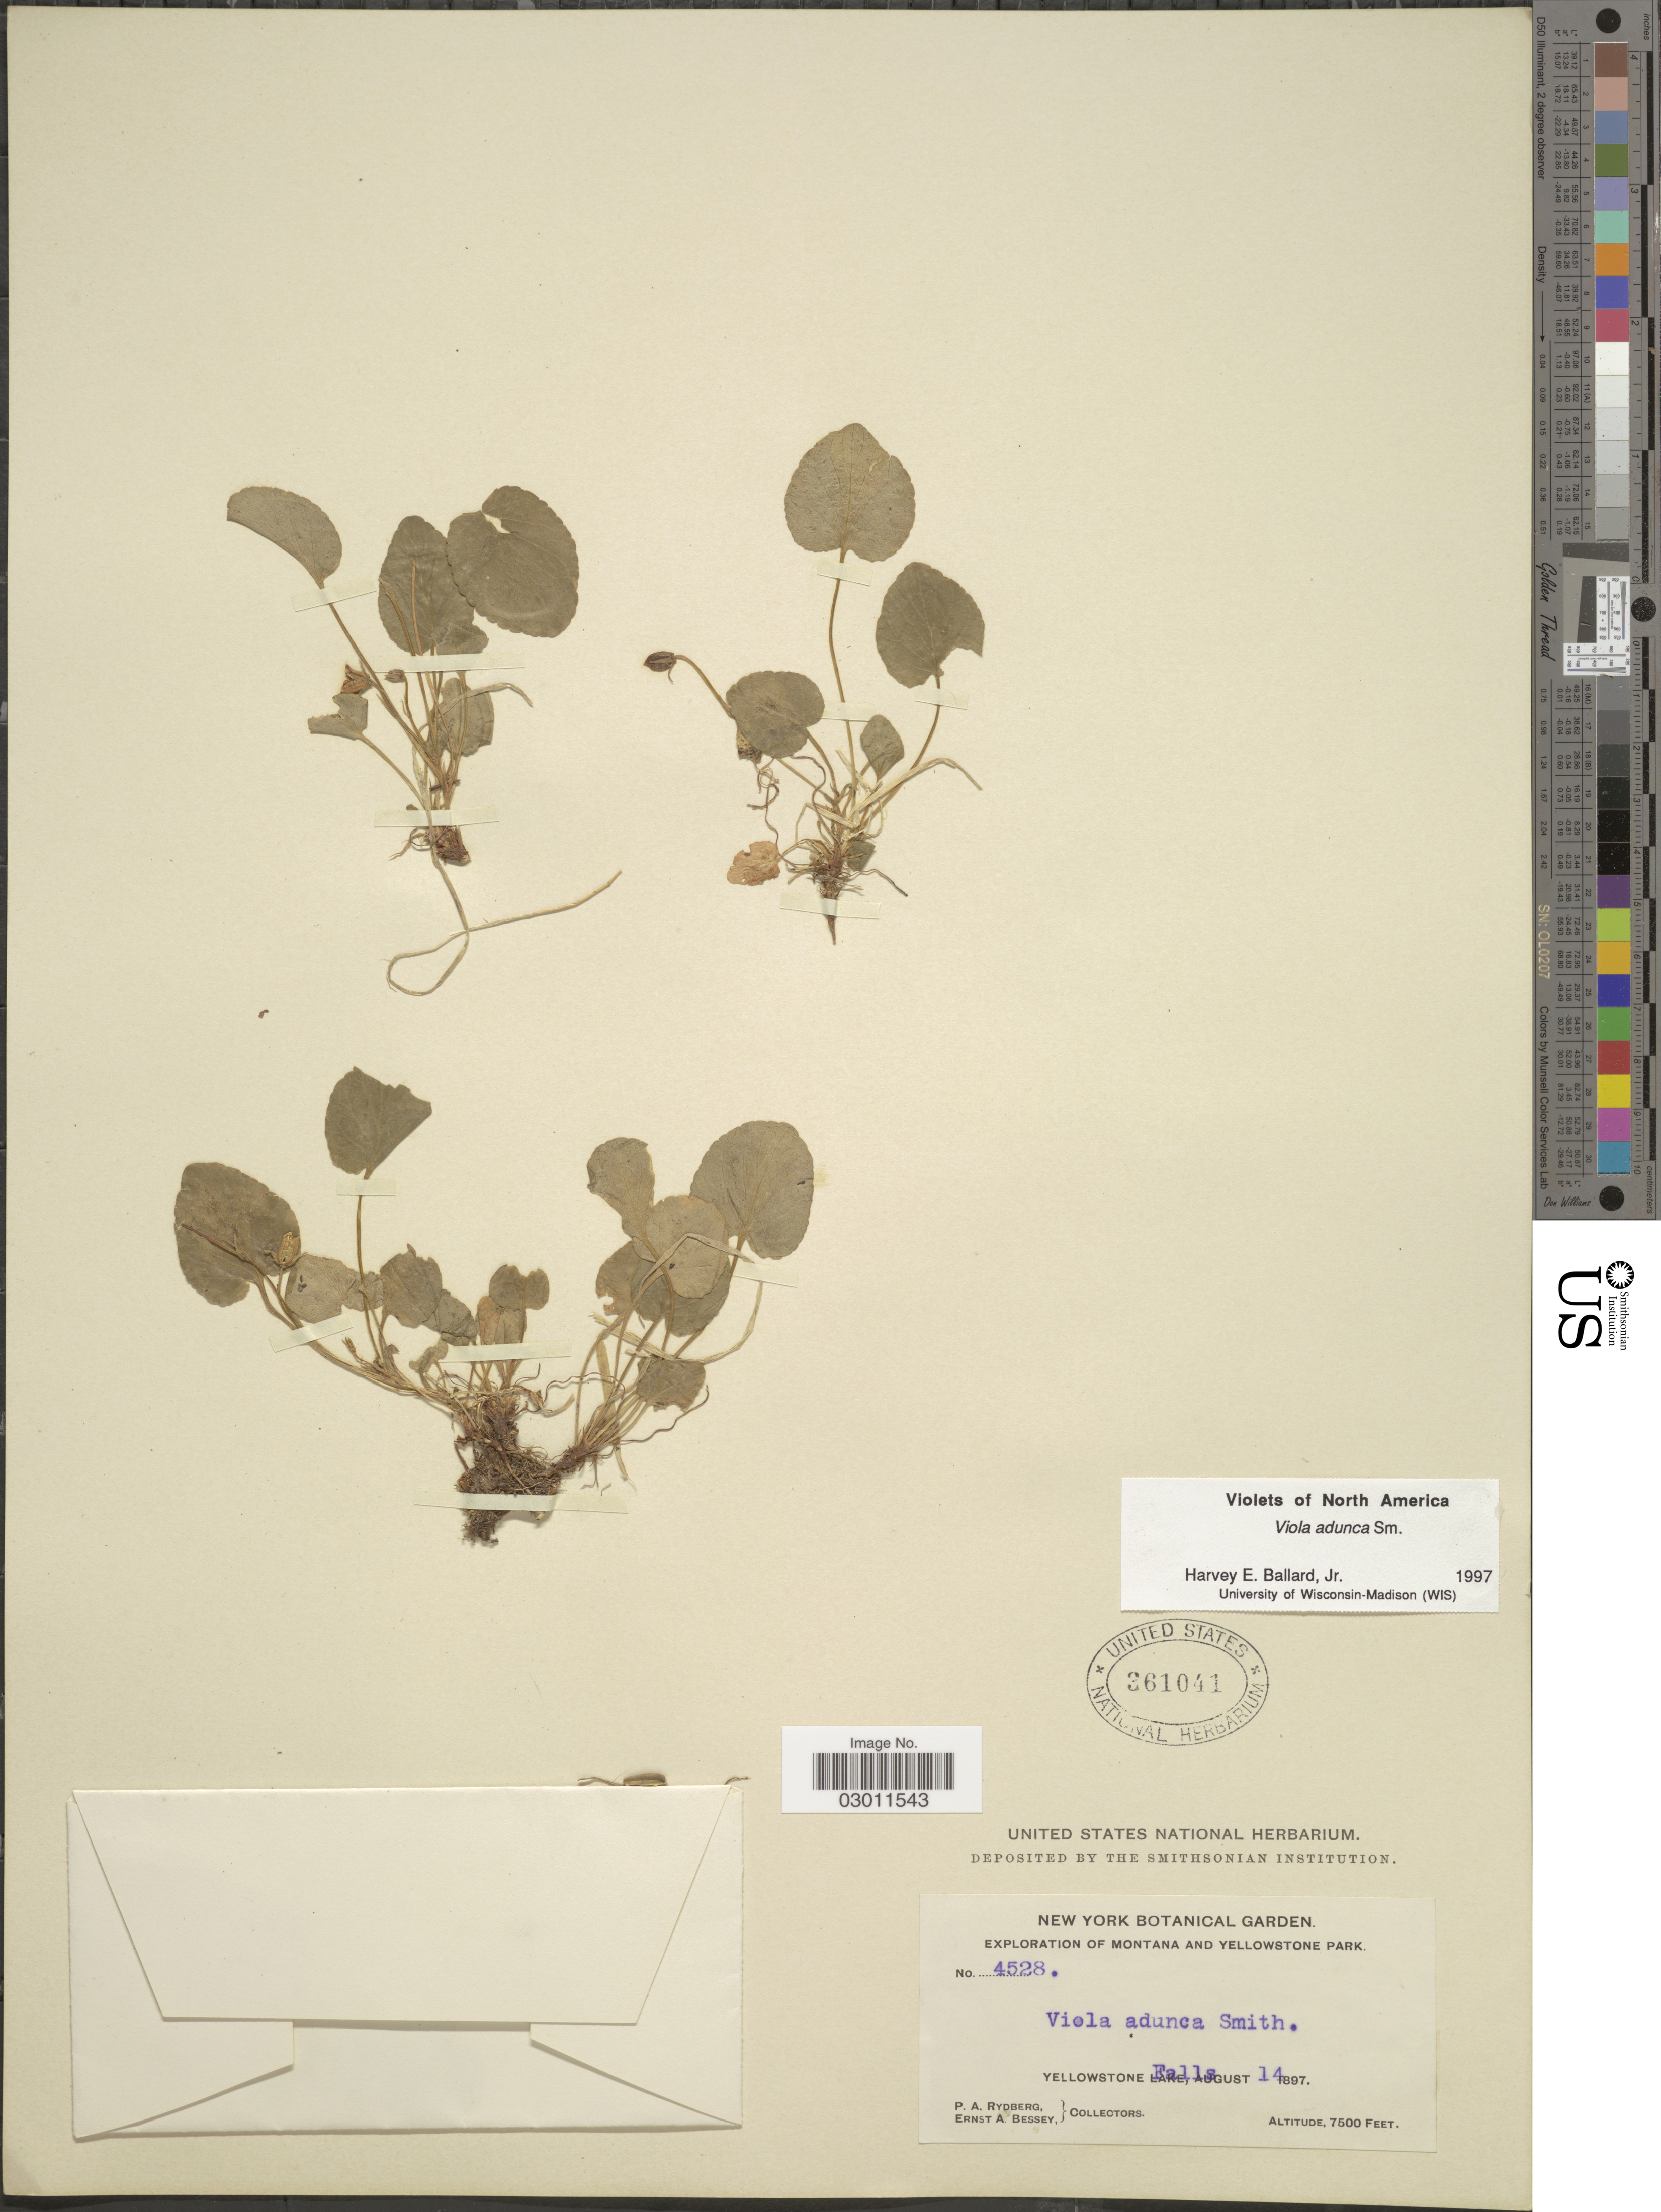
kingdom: Plantae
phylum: Tracheophyta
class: Magnoliopsida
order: Malpighiales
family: Violaceae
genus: Viola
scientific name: Viola adunca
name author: Sm.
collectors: P. A. Rydberg & E. A. Bessey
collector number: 4528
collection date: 1897-08-14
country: United States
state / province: Montana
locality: Montana and Yellowstone Park, Yellowstone Falls.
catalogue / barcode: US 361041